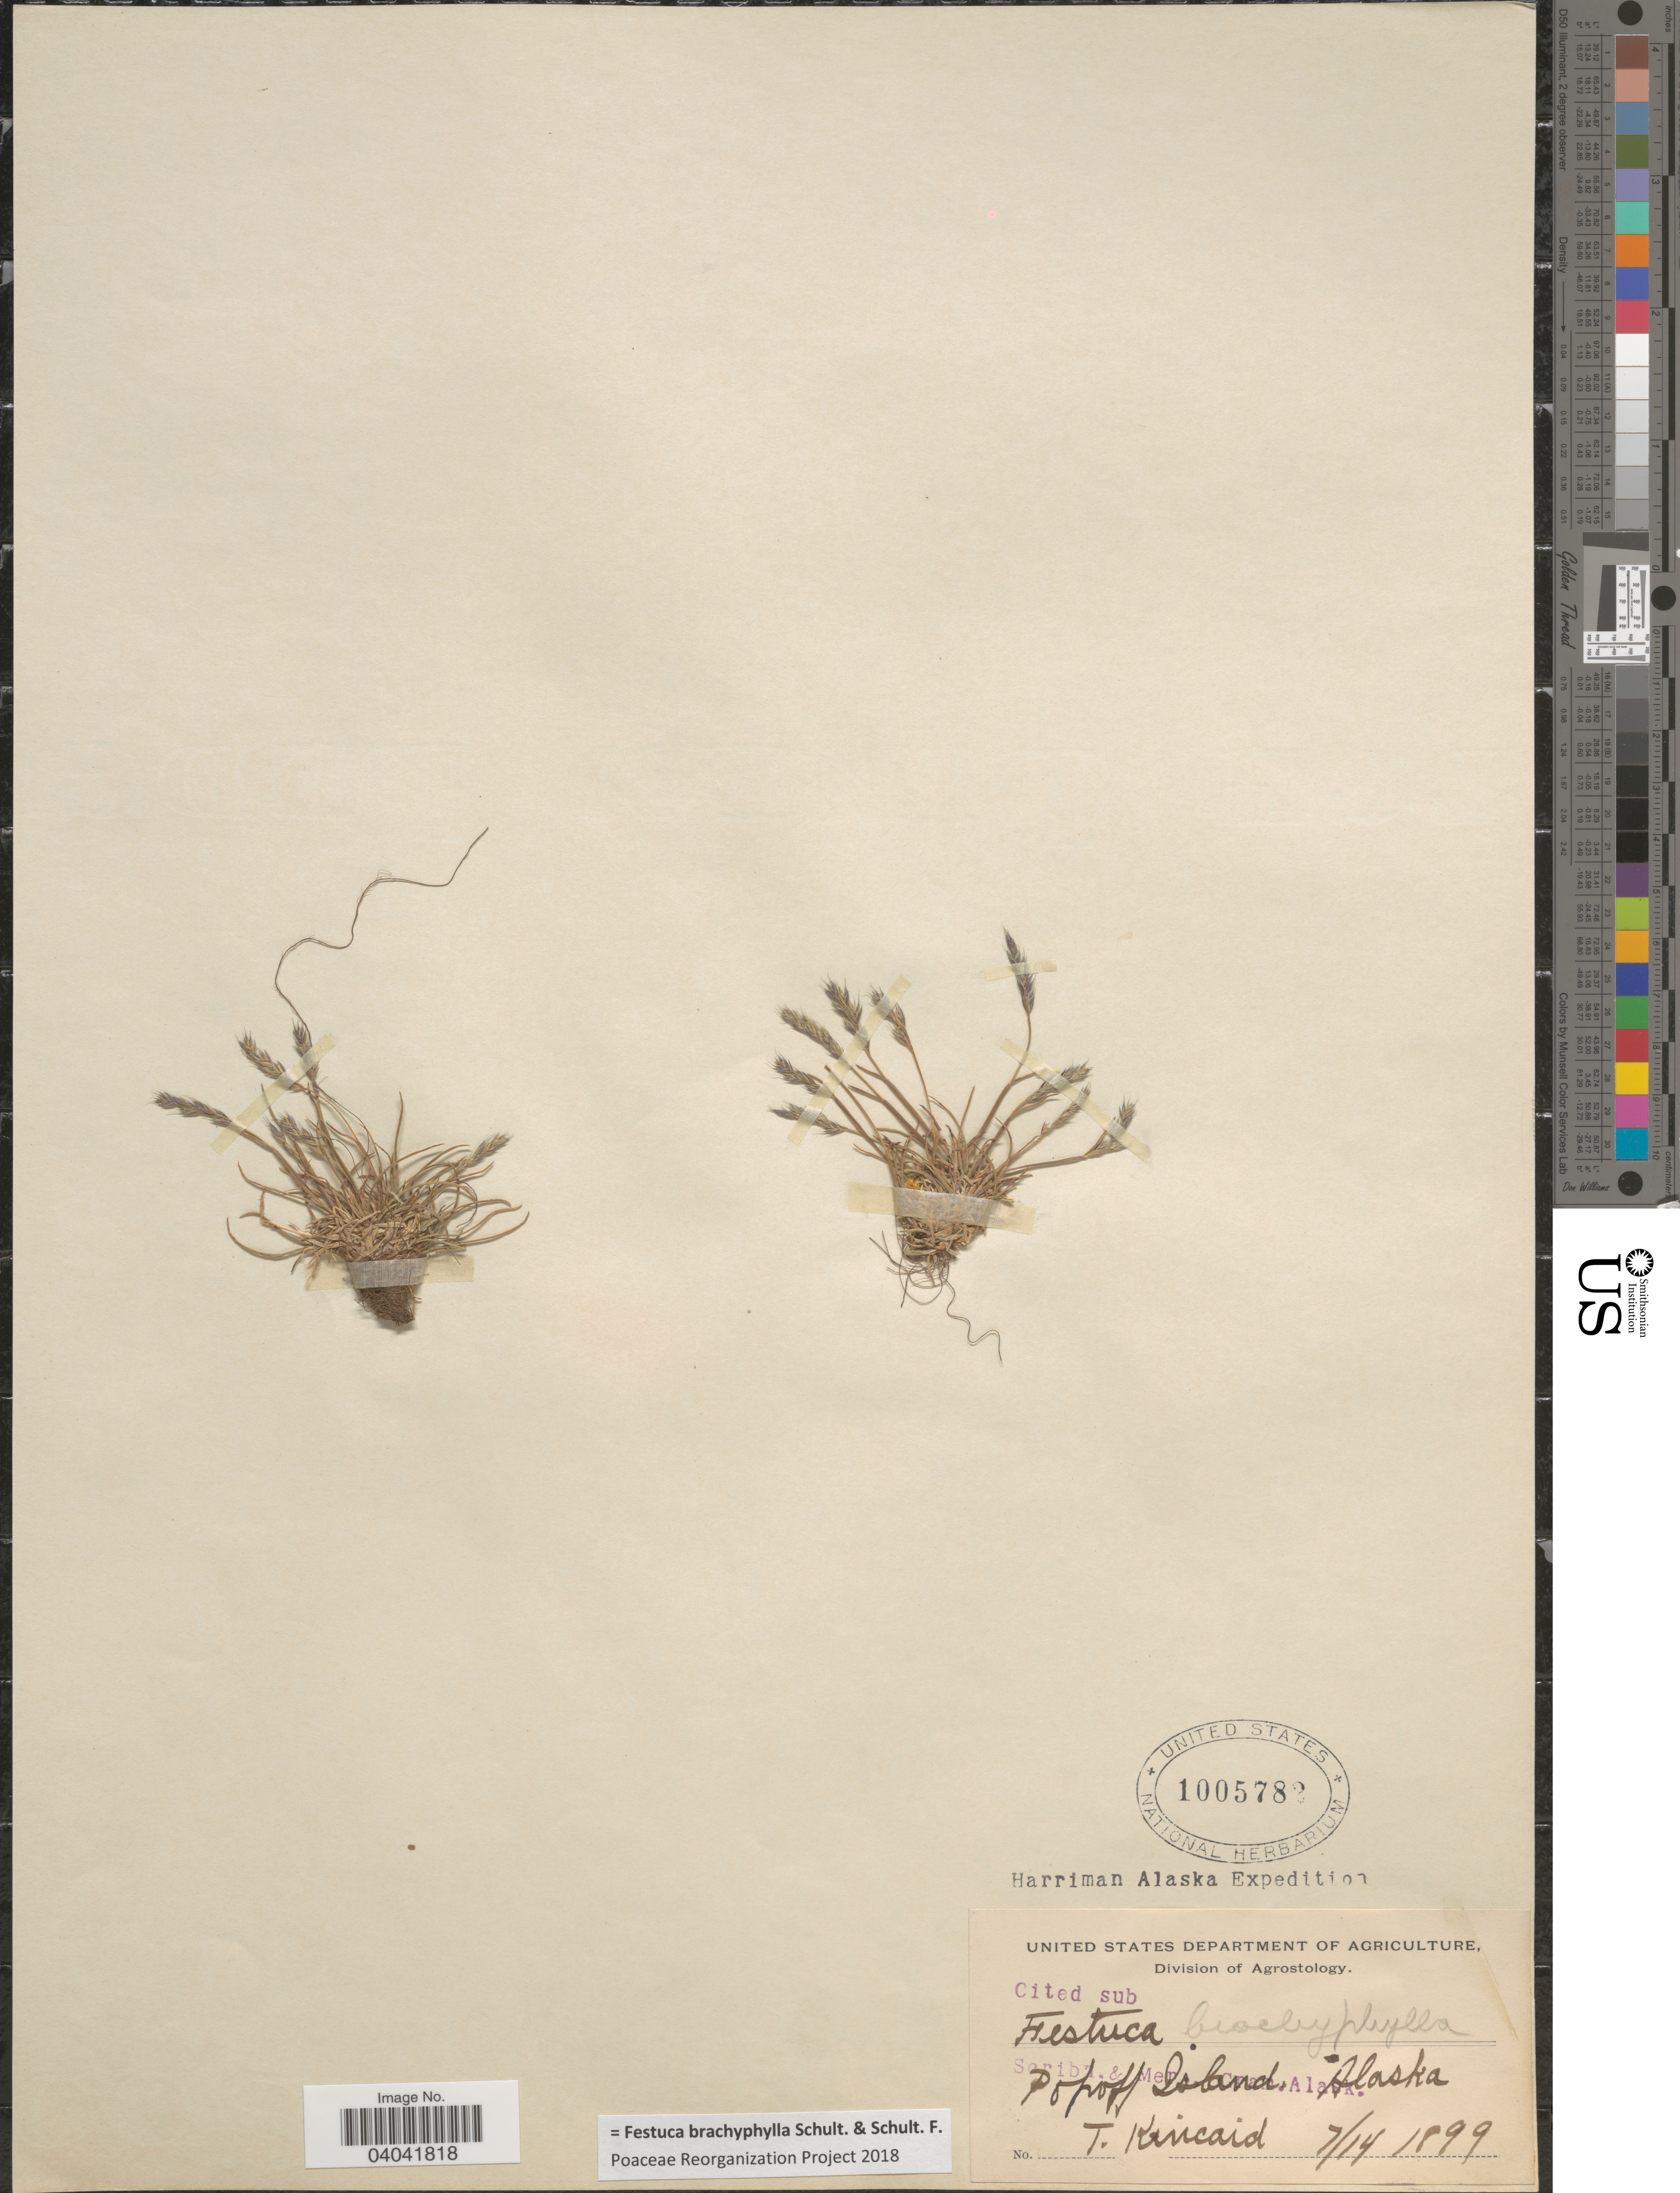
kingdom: Plantae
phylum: Tracheophyta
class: Liliopsida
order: Poales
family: Poaceae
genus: Festuca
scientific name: Festuca brachyphylla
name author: Schult. & Schult. f.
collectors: T. C. Kincaid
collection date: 1899-07-14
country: United States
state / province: Alaska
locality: Popof Island.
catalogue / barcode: US 1005782